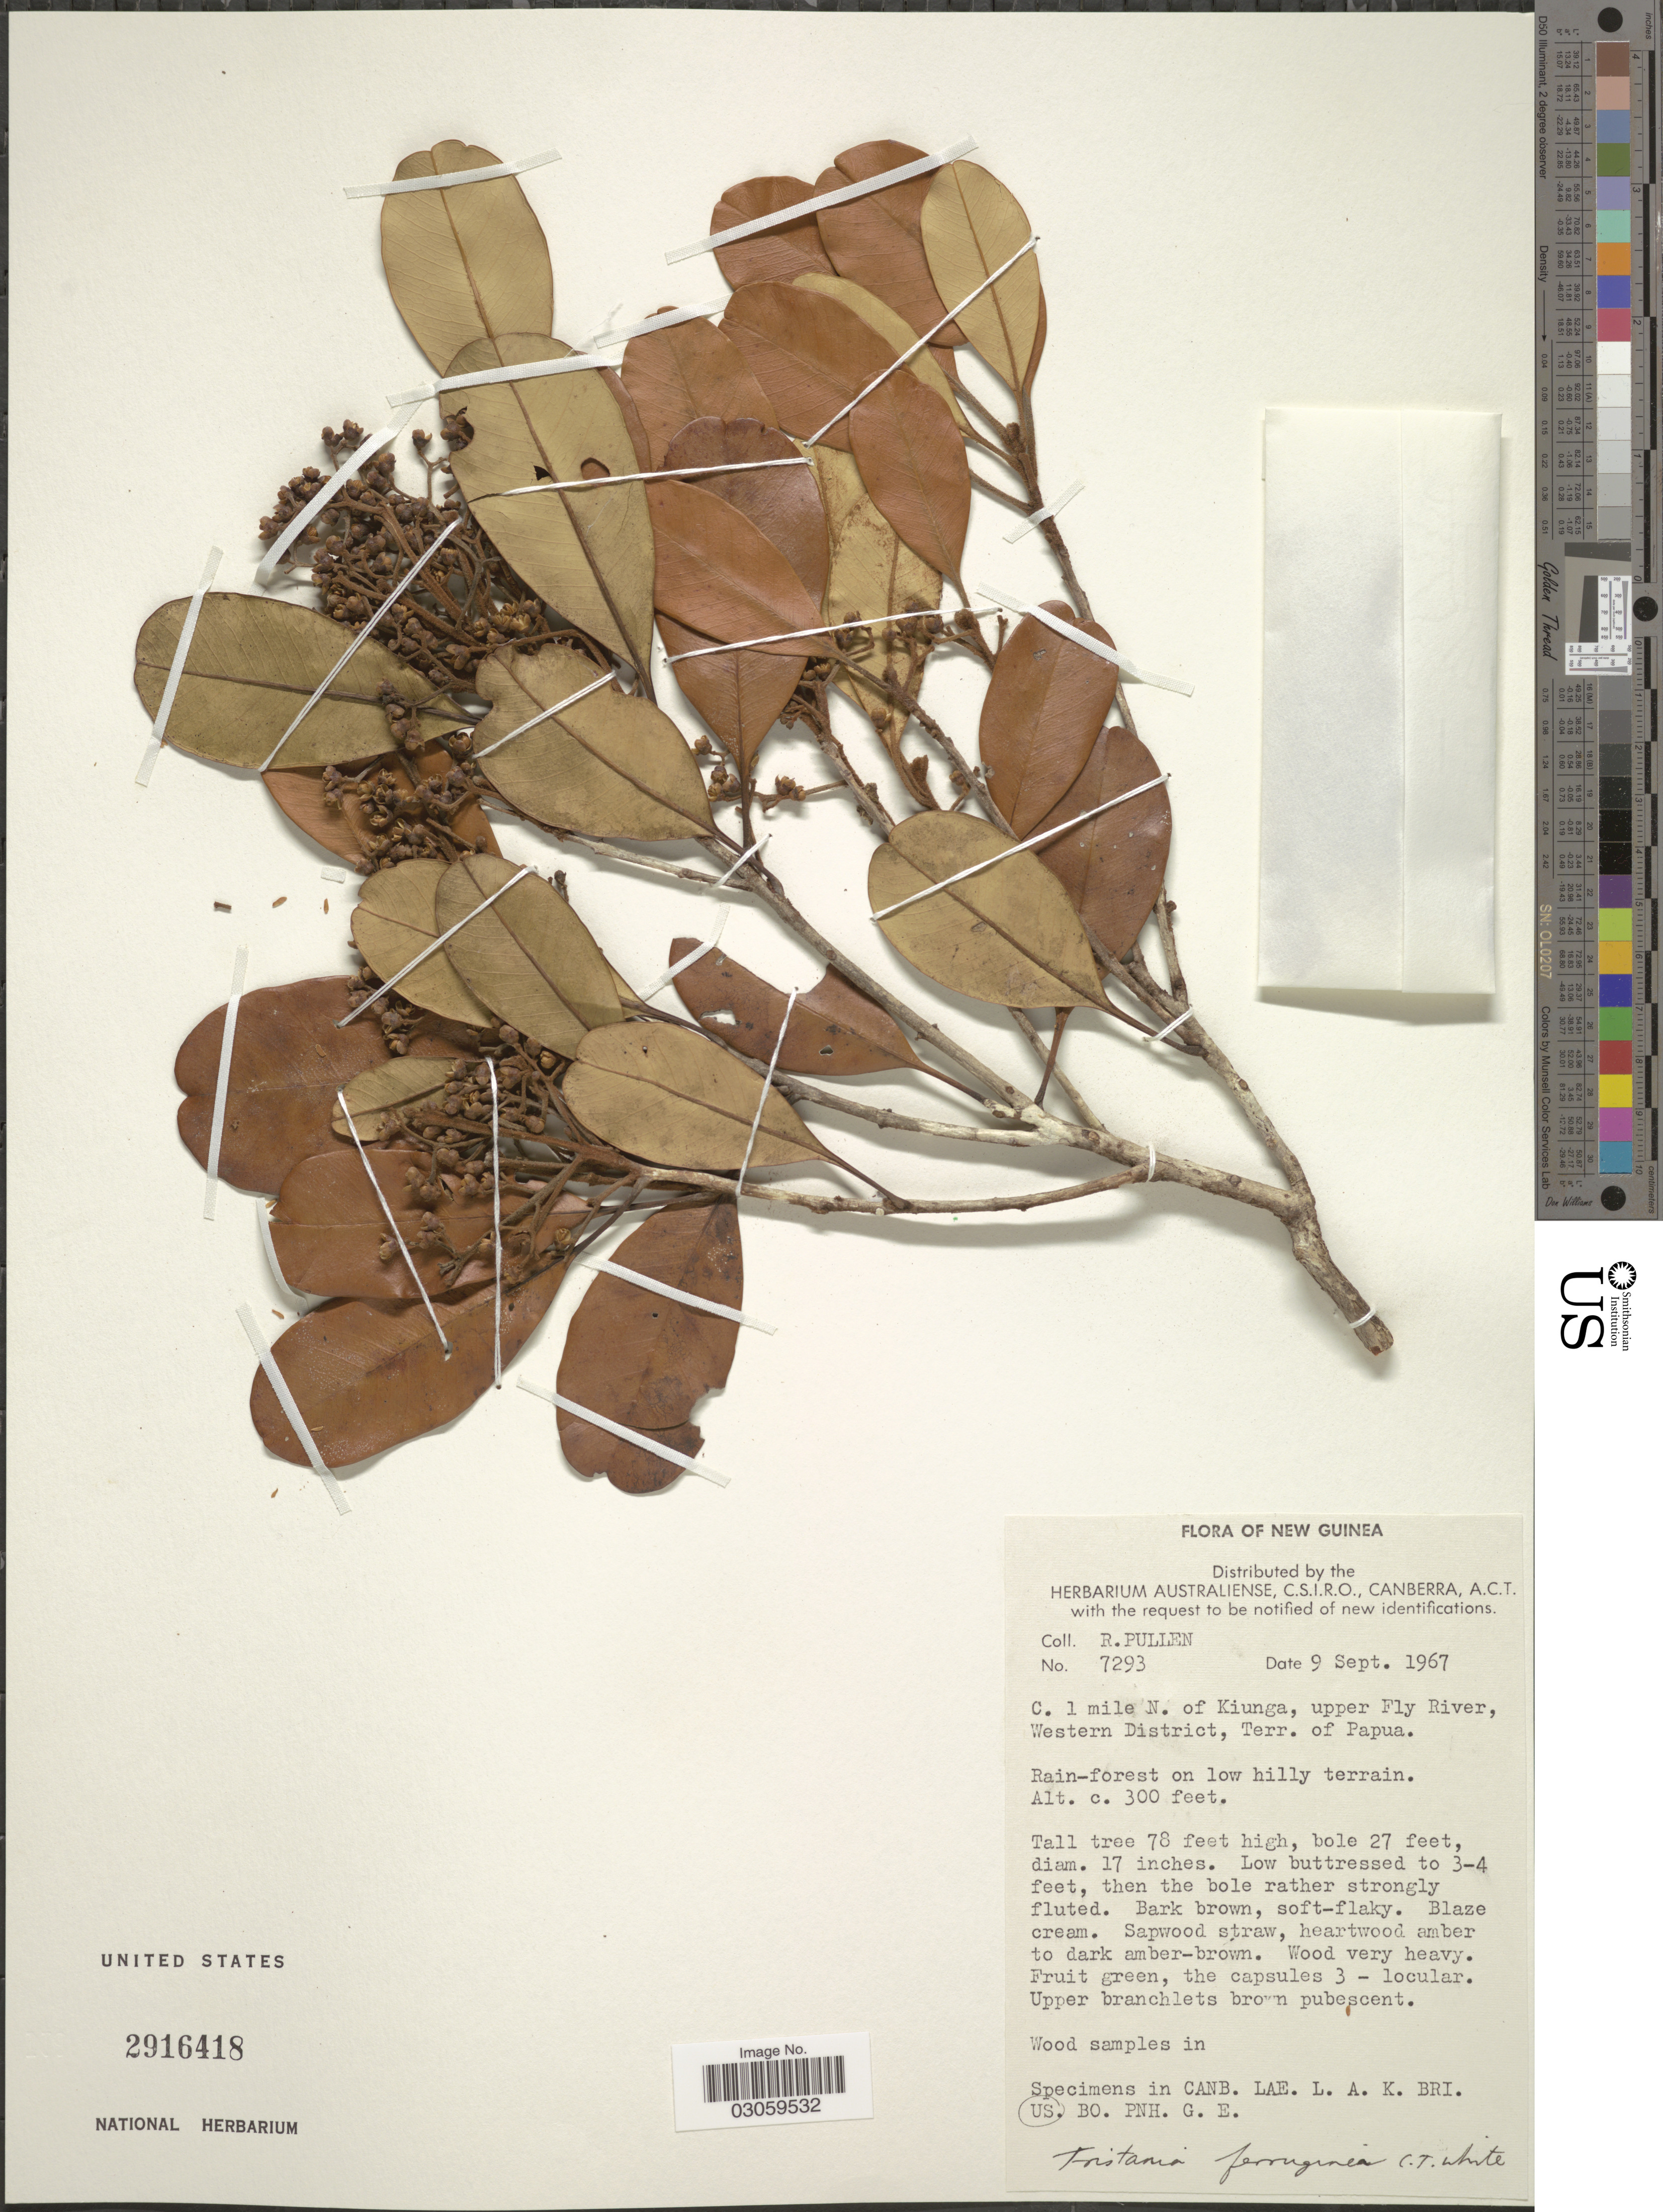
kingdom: Plantae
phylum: Tracheophyta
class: Magnoliopsida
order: Myrtales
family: Myrtaceae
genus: Tristaniopsis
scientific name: Tristaniopsis ferruginea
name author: (C.T. White) P.G. Wilson & J. T. Waterh.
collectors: R. Pullen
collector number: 7293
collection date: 1967-09-09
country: Papua New Guinea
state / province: Manus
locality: New Guinea. C. 1 mile N. of Kiunga, upper Fly River, Western District, Terr. of Papua.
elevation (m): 91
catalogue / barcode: US 2916418